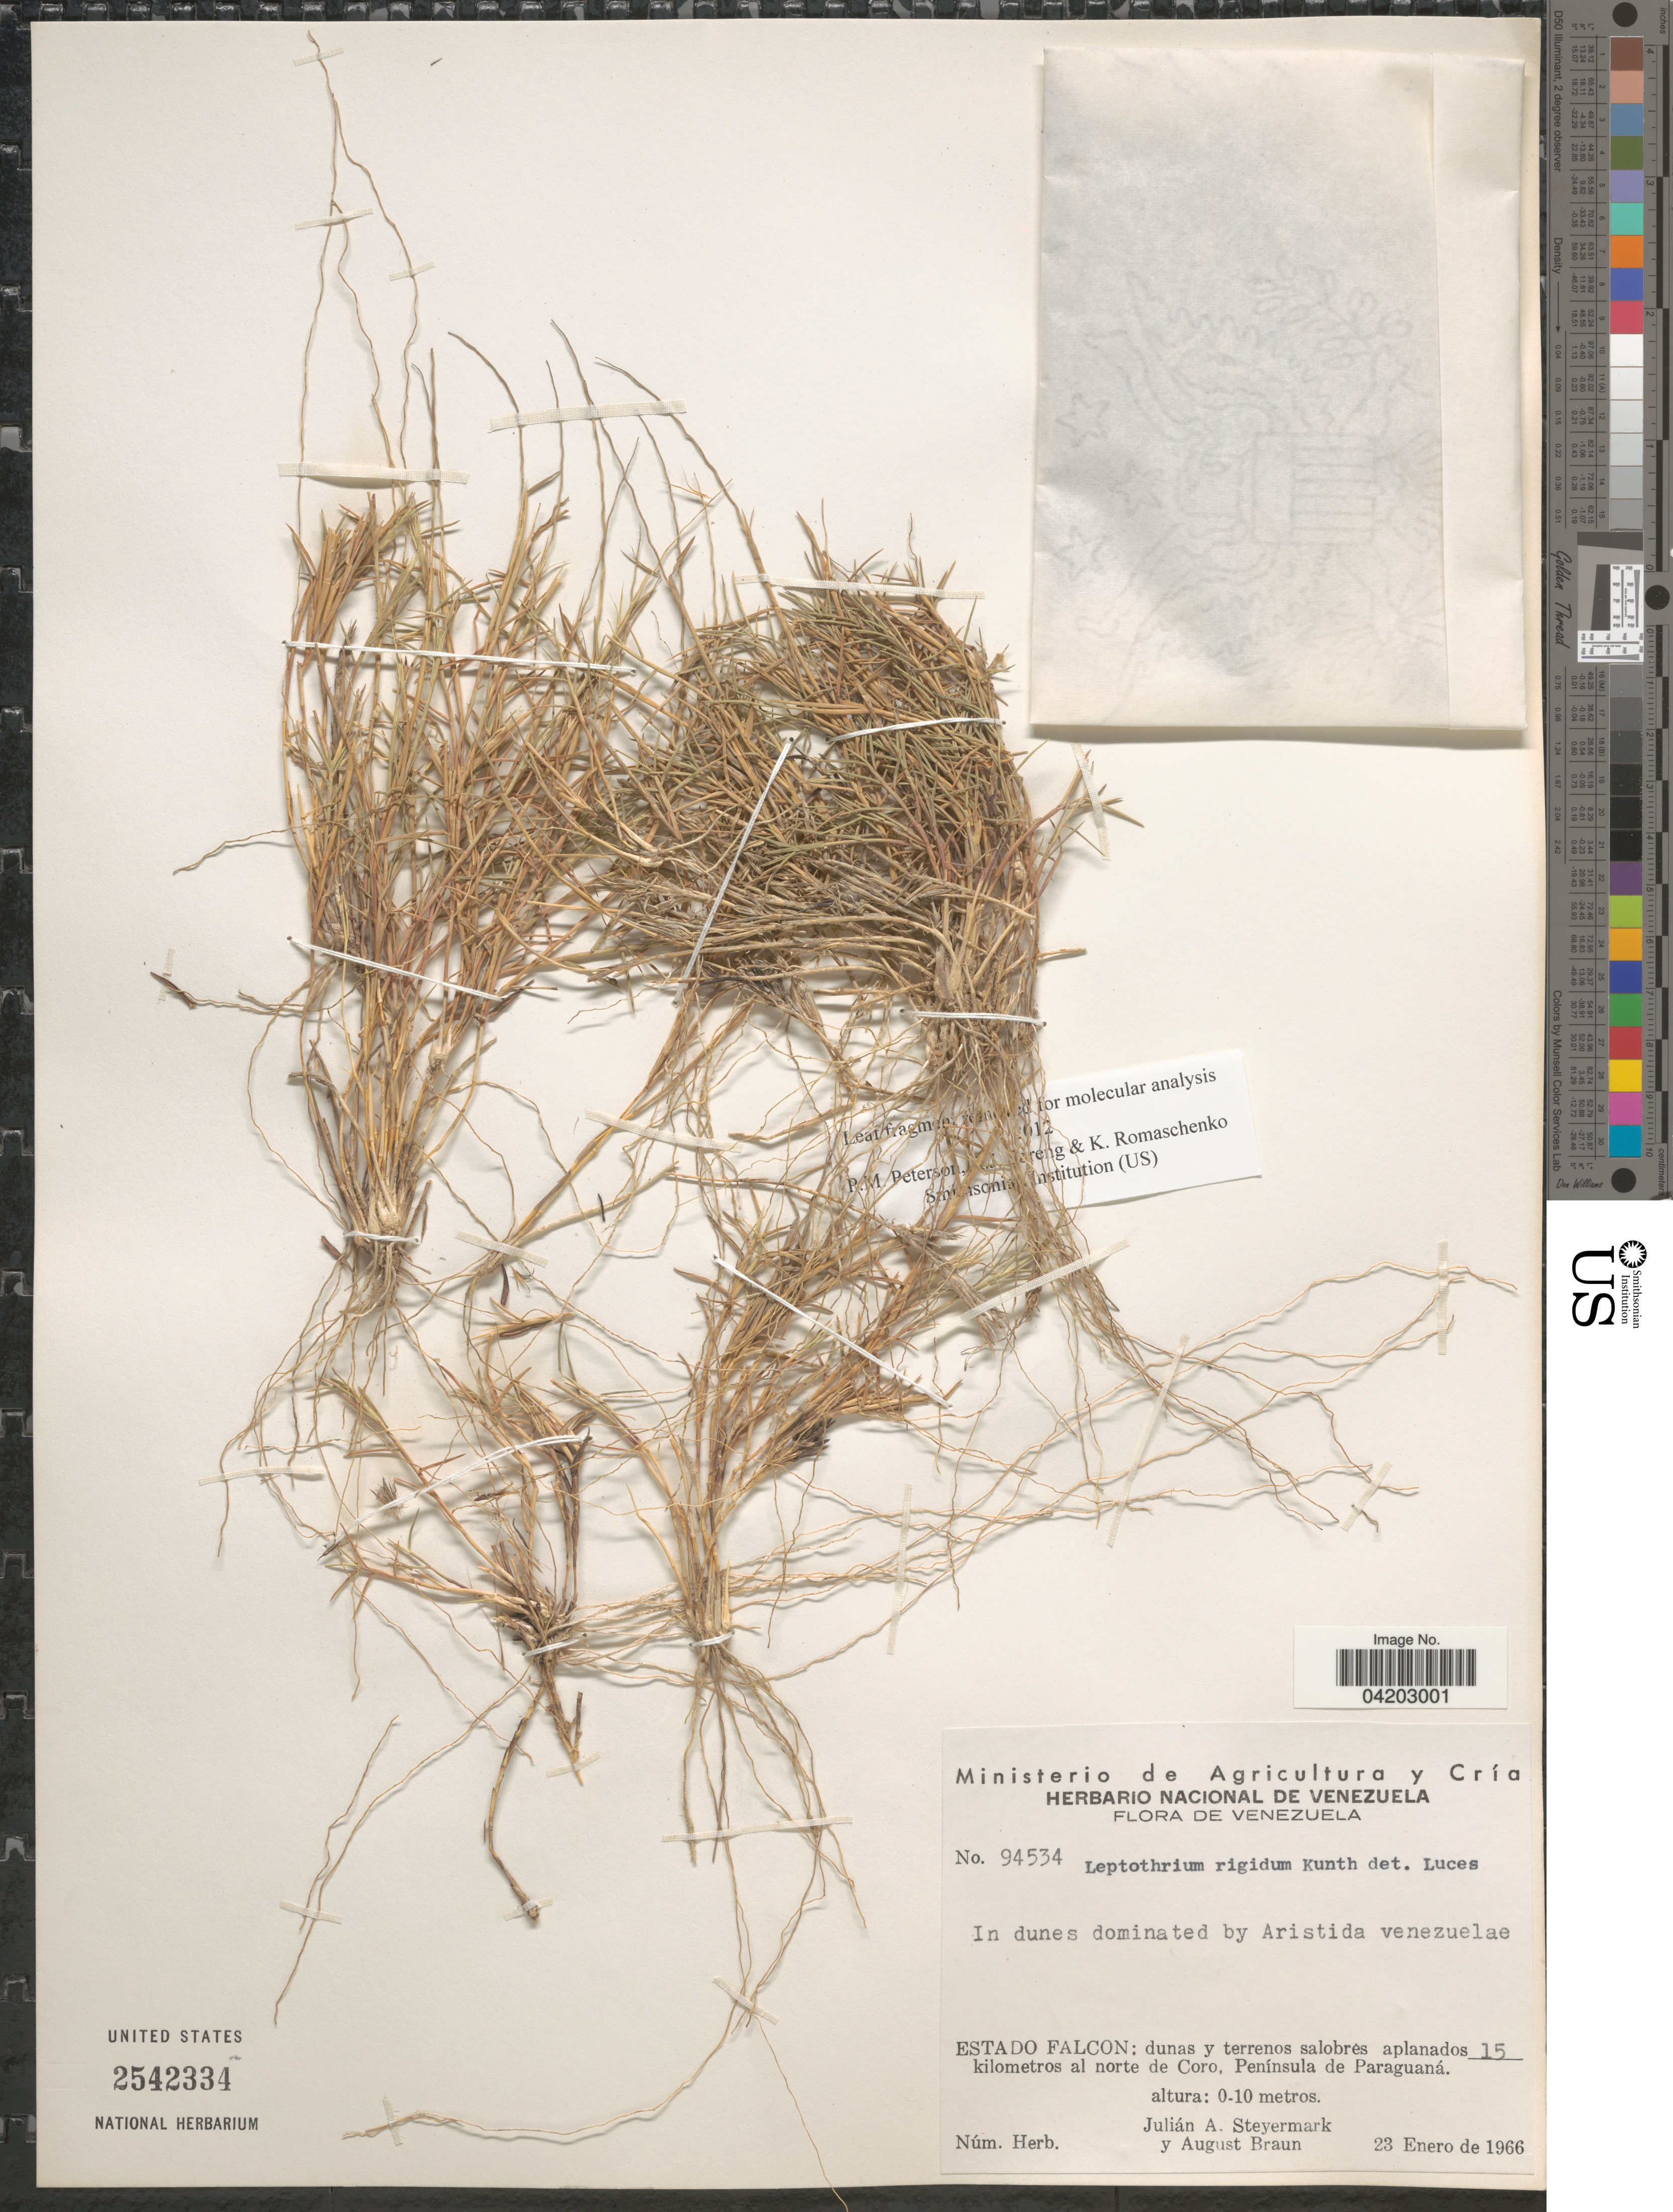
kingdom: Plantae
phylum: Tracheophyta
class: Liliopsida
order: Poales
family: Poaceae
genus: Leptothrium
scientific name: Leptothrium rigidum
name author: Kunth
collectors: J. Steyermark & A. Braun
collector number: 94534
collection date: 1966-01-23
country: Venezuela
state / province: Falcon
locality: Dunas y terrenos salobres aplanados 15 kilometros al norte de Coro, Península de Paraguaná.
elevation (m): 0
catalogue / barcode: US 2542334